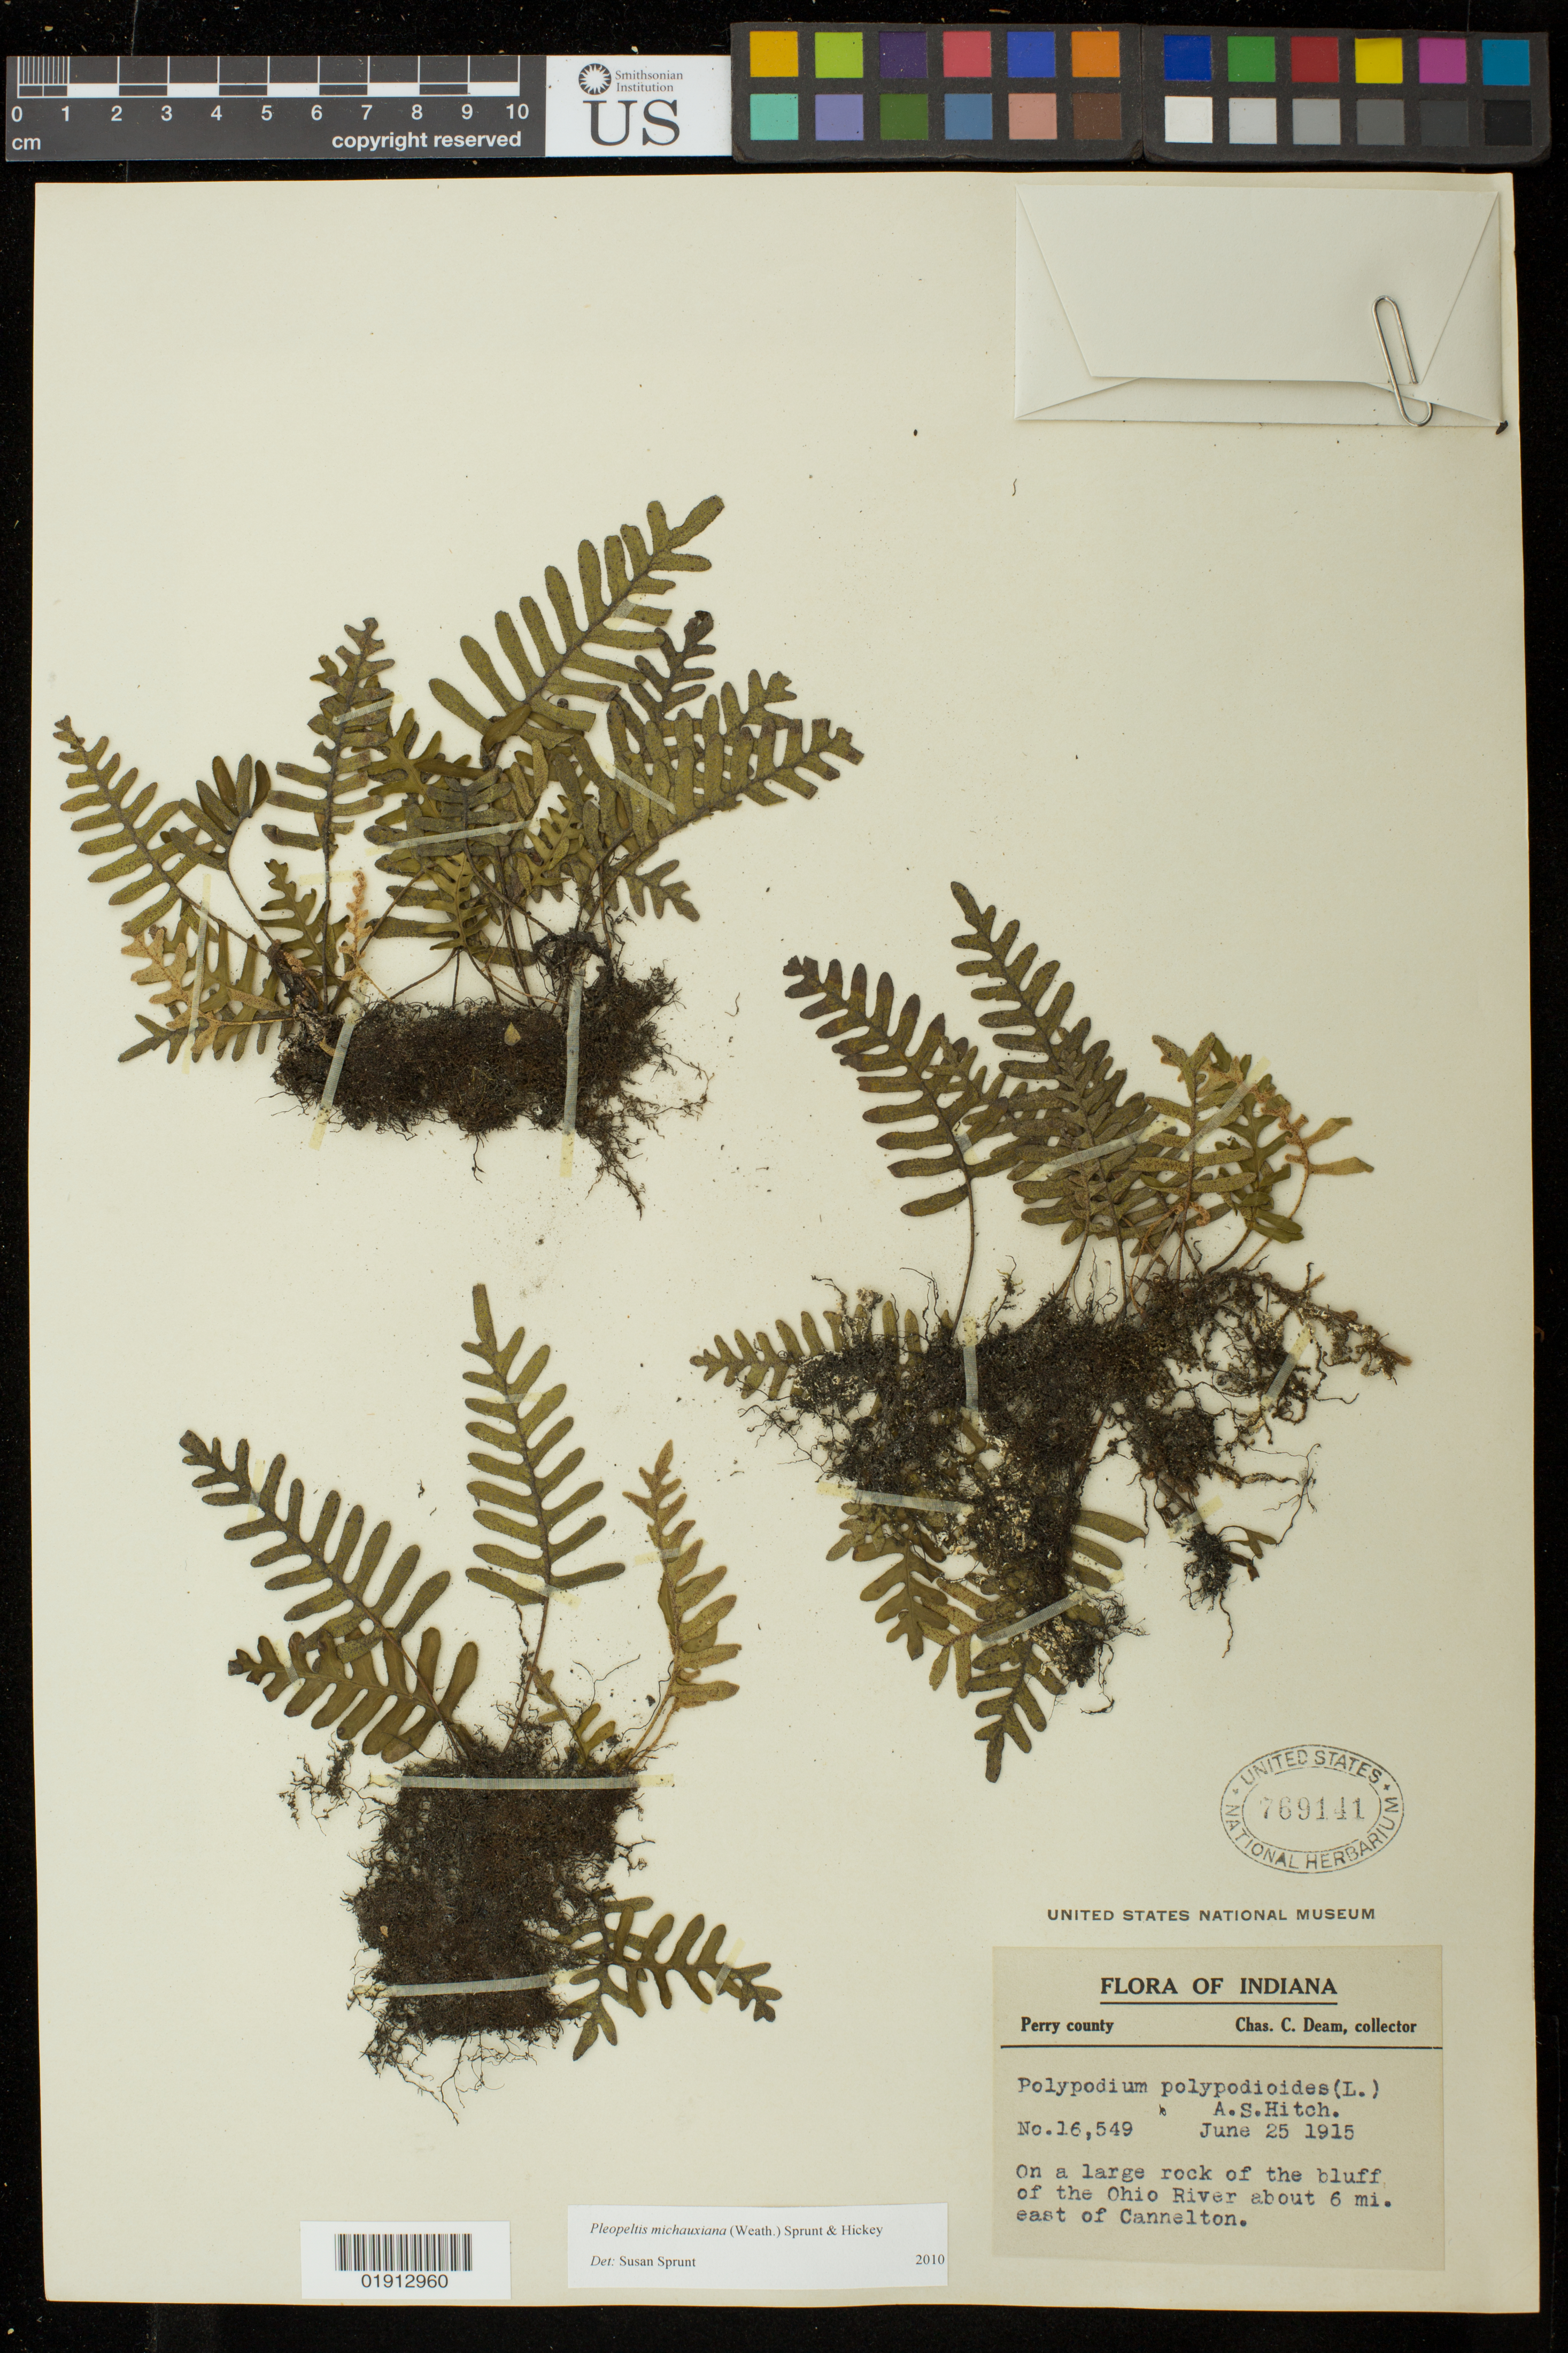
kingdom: Plantae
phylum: Tracheophyta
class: Polypodiopsida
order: Polypodiales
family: Polypodiaceae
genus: Pleopeltis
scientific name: Pleopeltis michauxiana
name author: (Weath.) Hickey & Sprunt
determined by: Sprunt, S. V.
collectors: C. C. Deam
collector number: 16549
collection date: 1915-06-25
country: United States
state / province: Indiana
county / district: Perry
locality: On a large rock of the bluff of the Ohio River about 6 mi. east of Cannelton.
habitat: On a large rock of the bluff of the Ohio River.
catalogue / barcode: US 769141